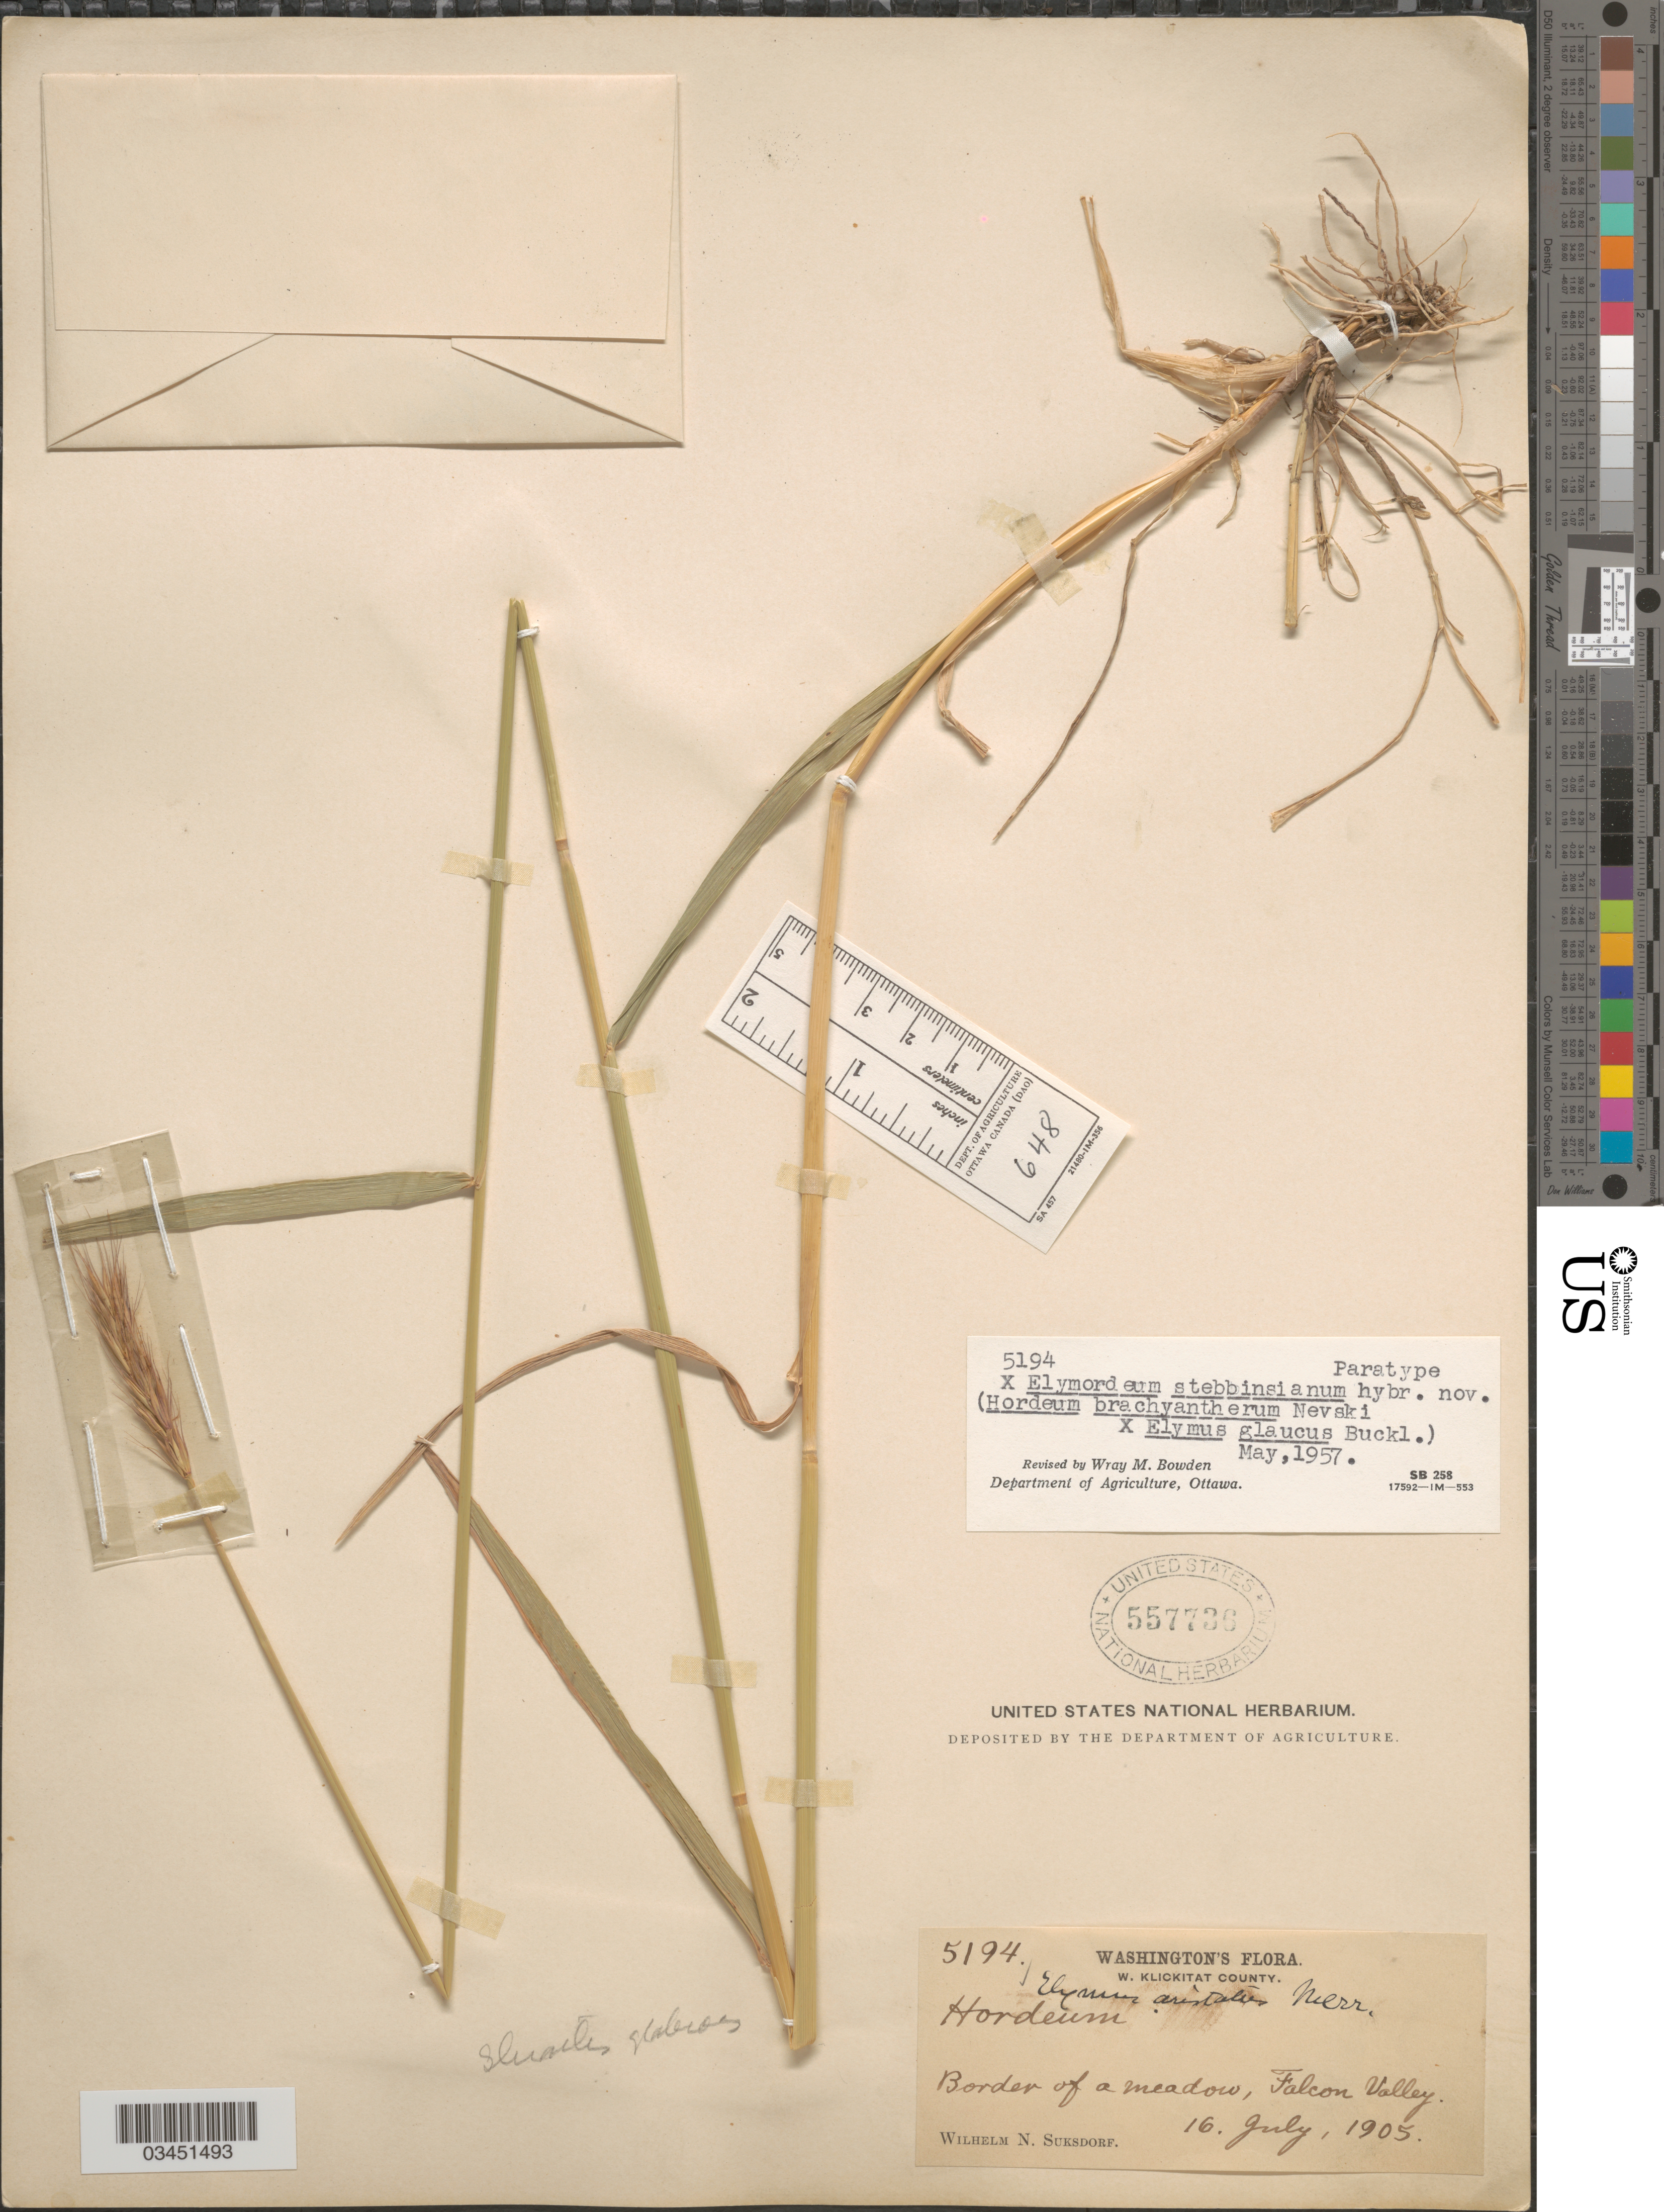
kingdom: Plantae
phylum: Tracheophyta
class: Liliopsida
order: Poales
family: Poaceae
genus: Elymordeum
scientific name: x Elymordeum sp.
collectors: W. N. Suksdorf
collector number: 5194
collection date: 1905-07-16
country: United States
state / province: Washington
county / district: Klickitat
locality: W. Klickitat County. Border of a meadow, Falcon Valley.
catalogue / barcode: US 557736